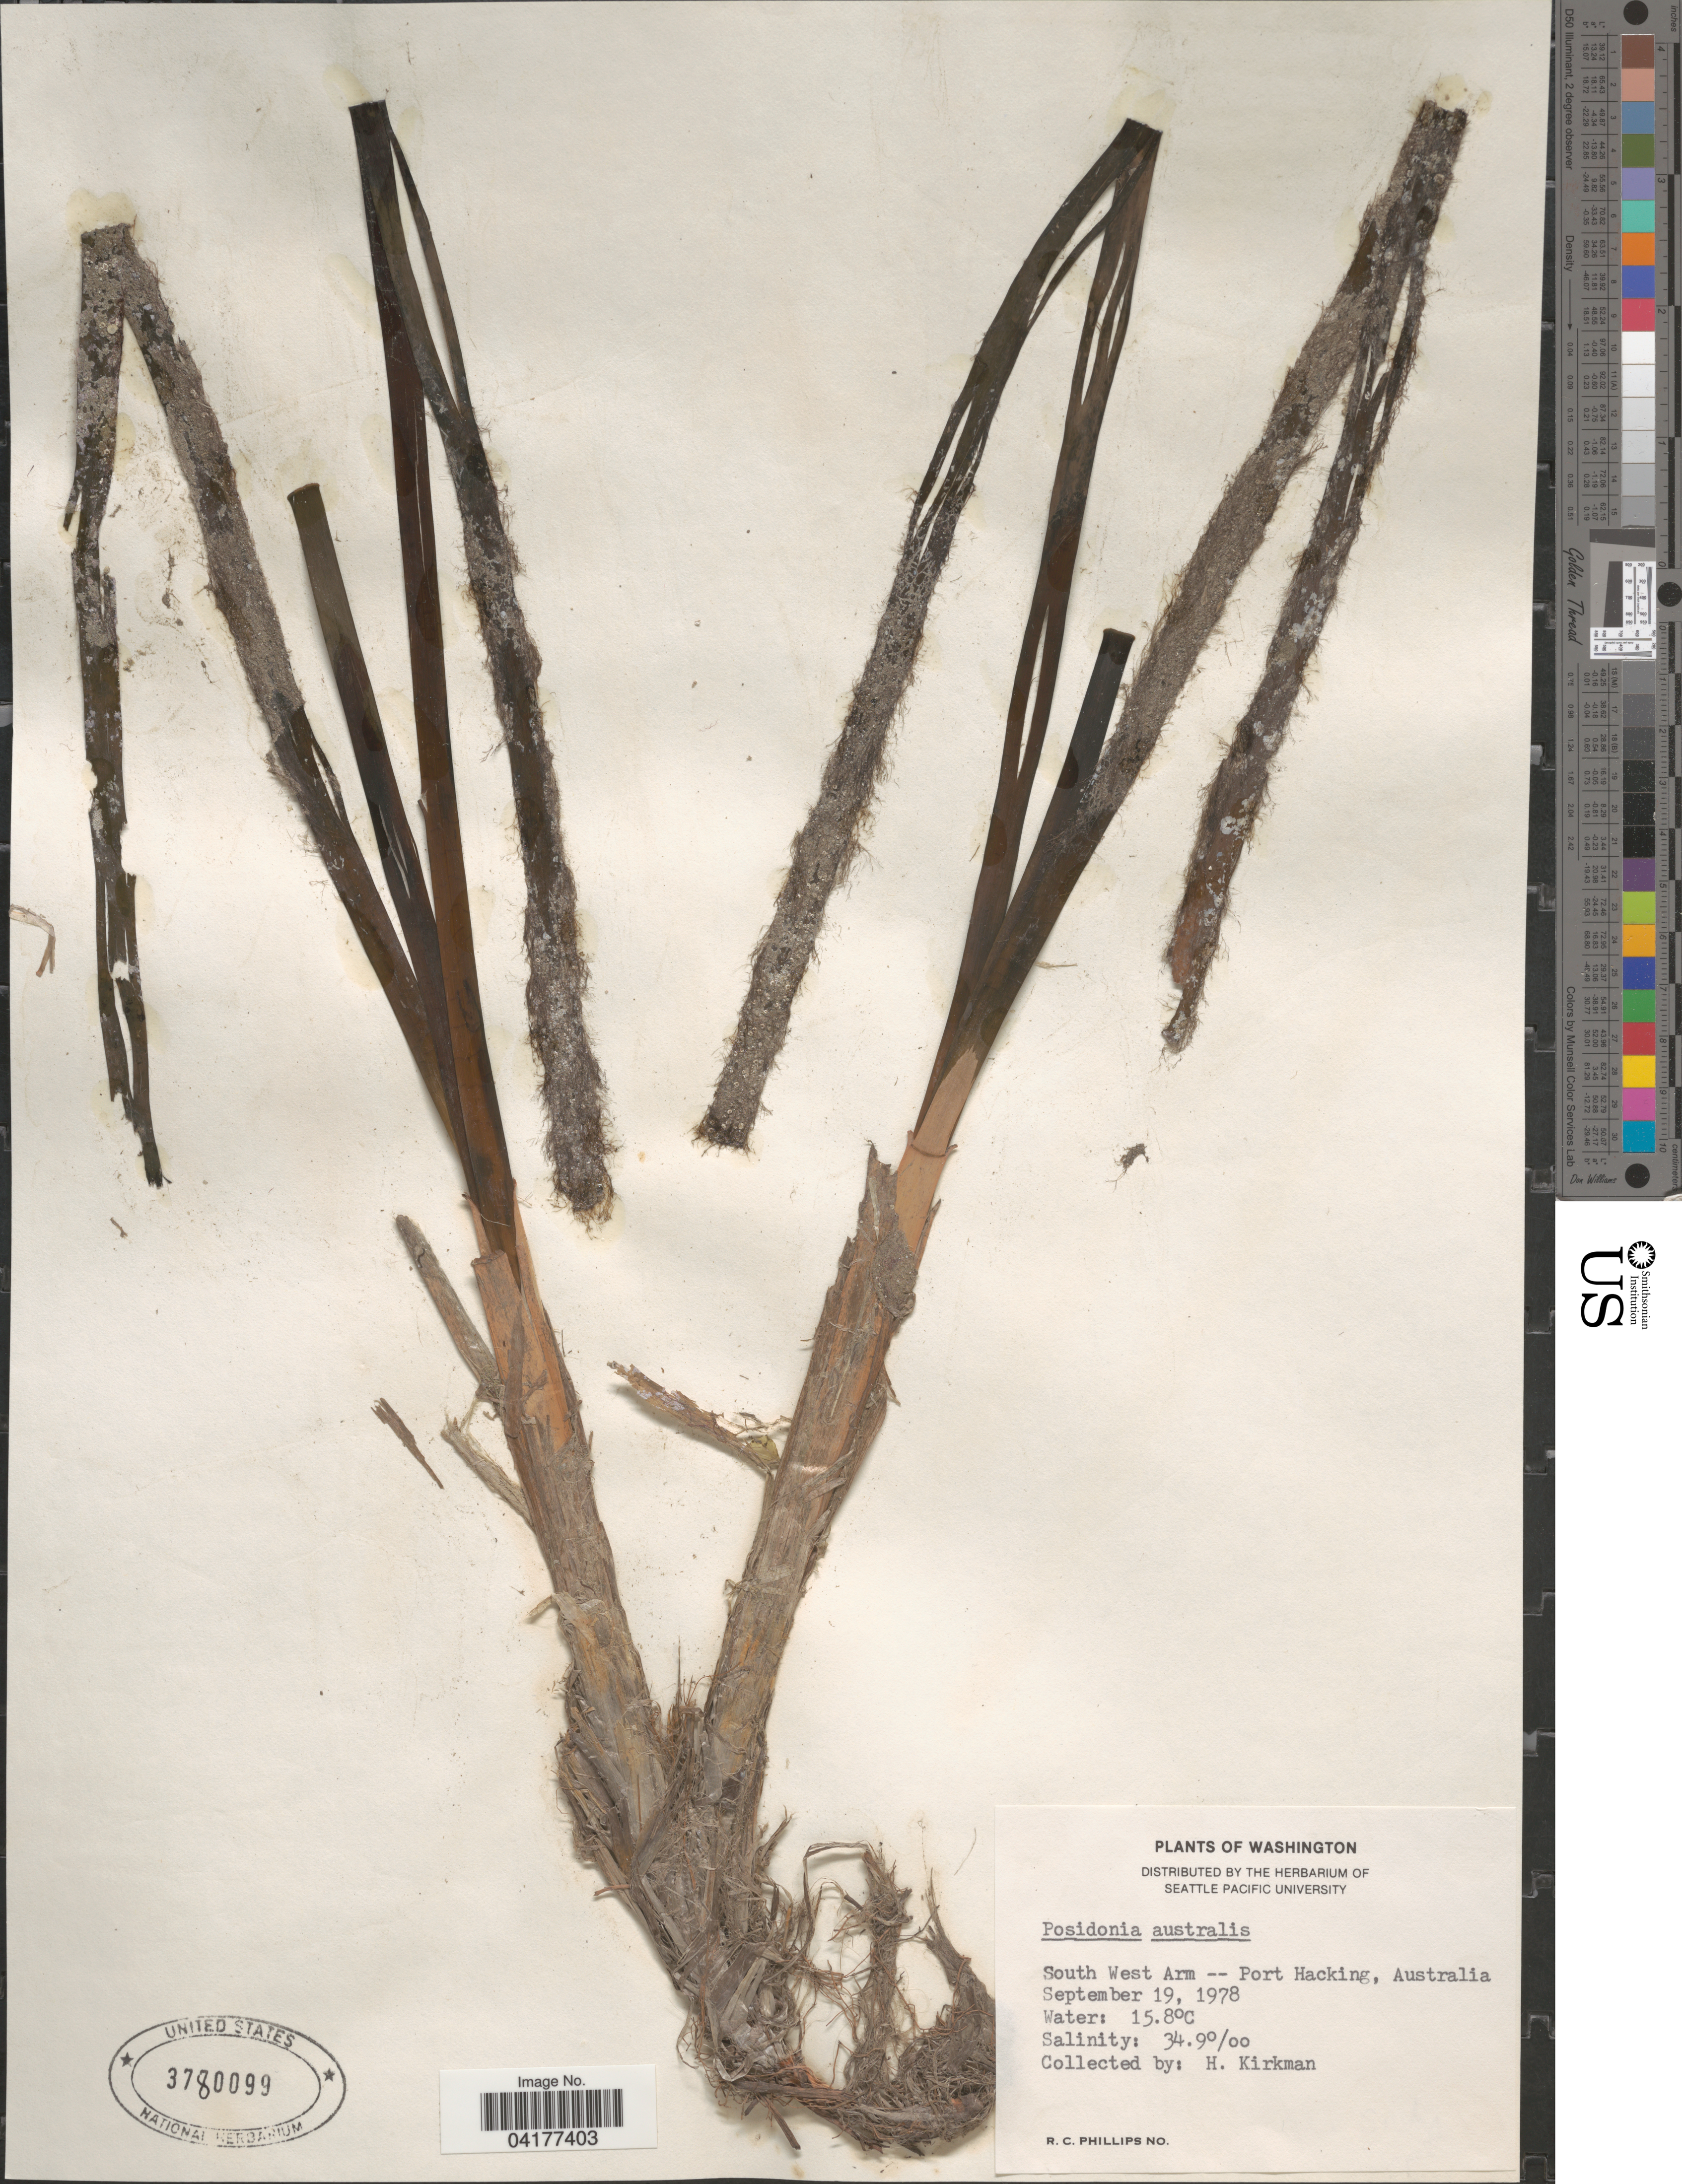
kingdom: Plantae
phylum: Tracheophyta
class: Liliopsida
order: Alismatales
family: Posidoniaceae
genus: Posidonia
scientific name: Posidonia australis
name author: Hook. f.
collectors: H. Kirkman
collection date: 1978-09-19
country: Australia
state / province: New South Wales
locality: South West Arm -- Port Hacking.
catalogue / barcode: US 3780099